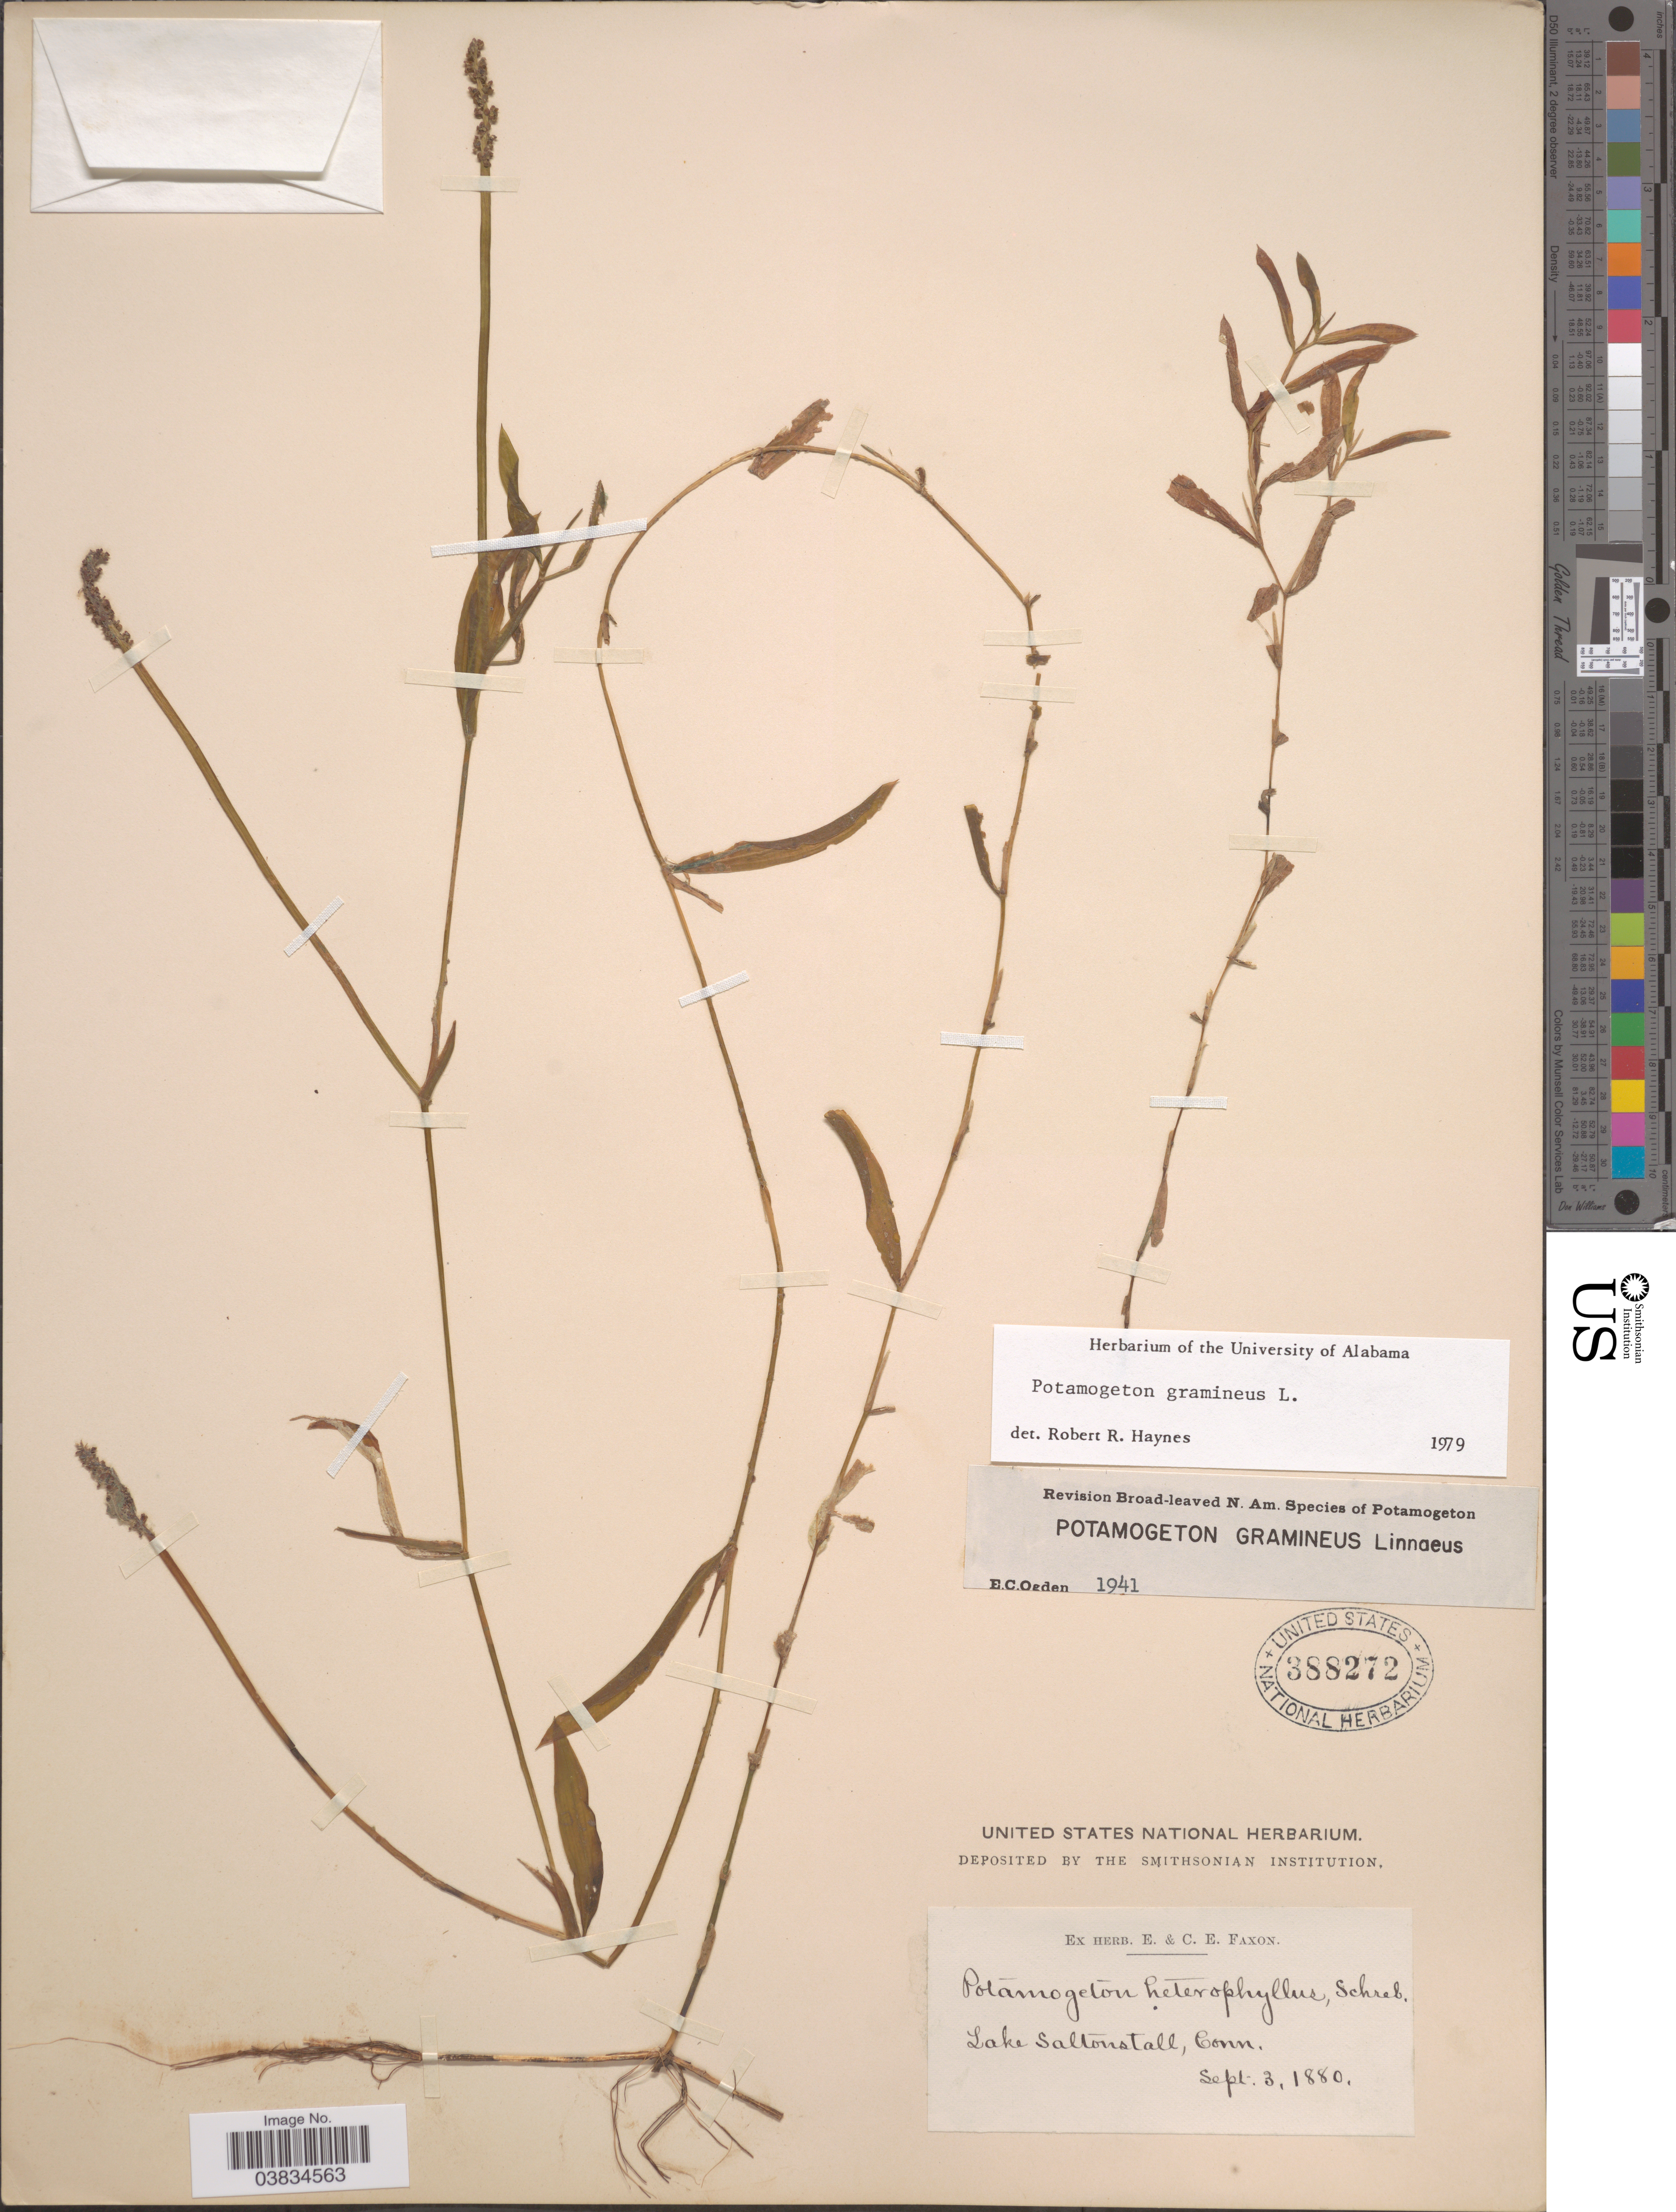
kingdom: Plantae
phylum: Tracheophyta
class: Liliopsida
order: Alismatales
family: Potamogetonaceae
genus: Potamogeton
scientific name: Potamogeton gramineus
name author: L.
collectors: E. Faxon & C. Faxon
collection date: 1880-09-03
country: United States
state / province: Connecticut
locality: Lake Saltonstall.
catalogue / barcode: US 388272